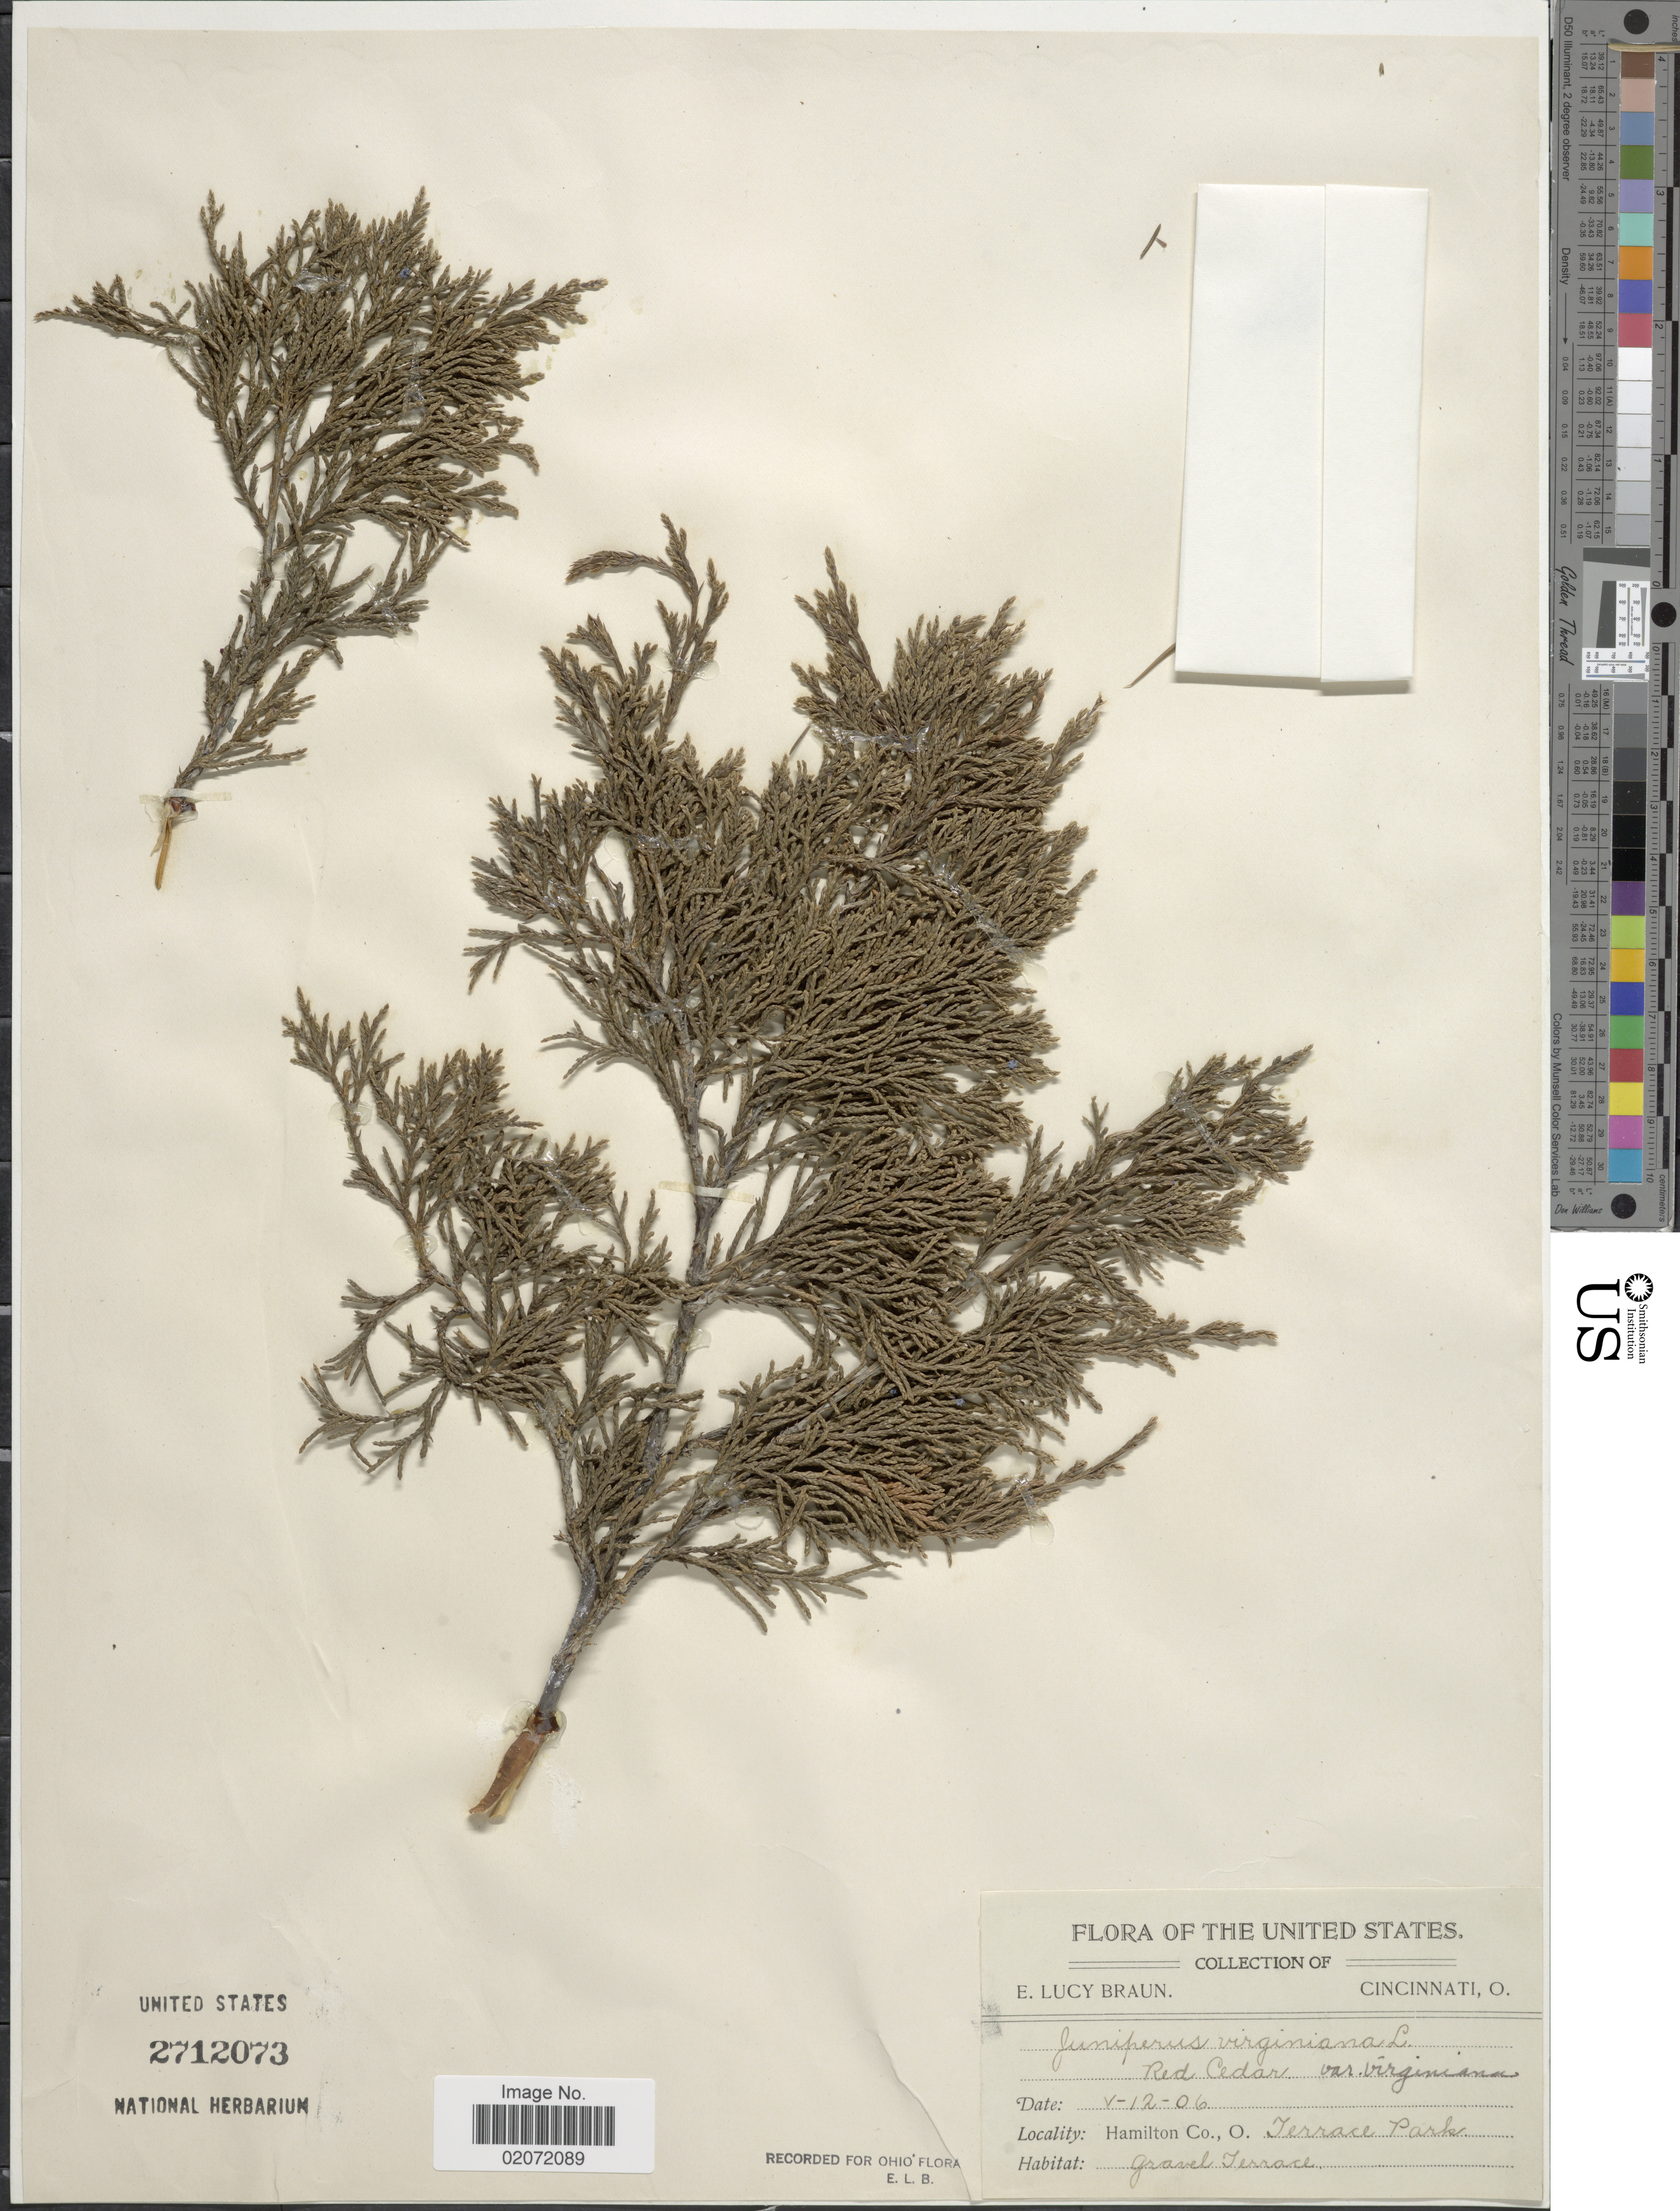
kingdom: Plantae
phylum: Tracheophyta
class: Pinopsida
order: Pinales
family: Cupressaceae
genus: Juniperus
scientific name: Juniperus virginiana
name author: L.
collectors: E. L. Braun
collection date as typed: Transcribed d/m/y: 12/5/6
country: United States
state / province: Ohio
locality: Hamilton Co., O. Terrace Park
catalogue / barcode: US 2712073